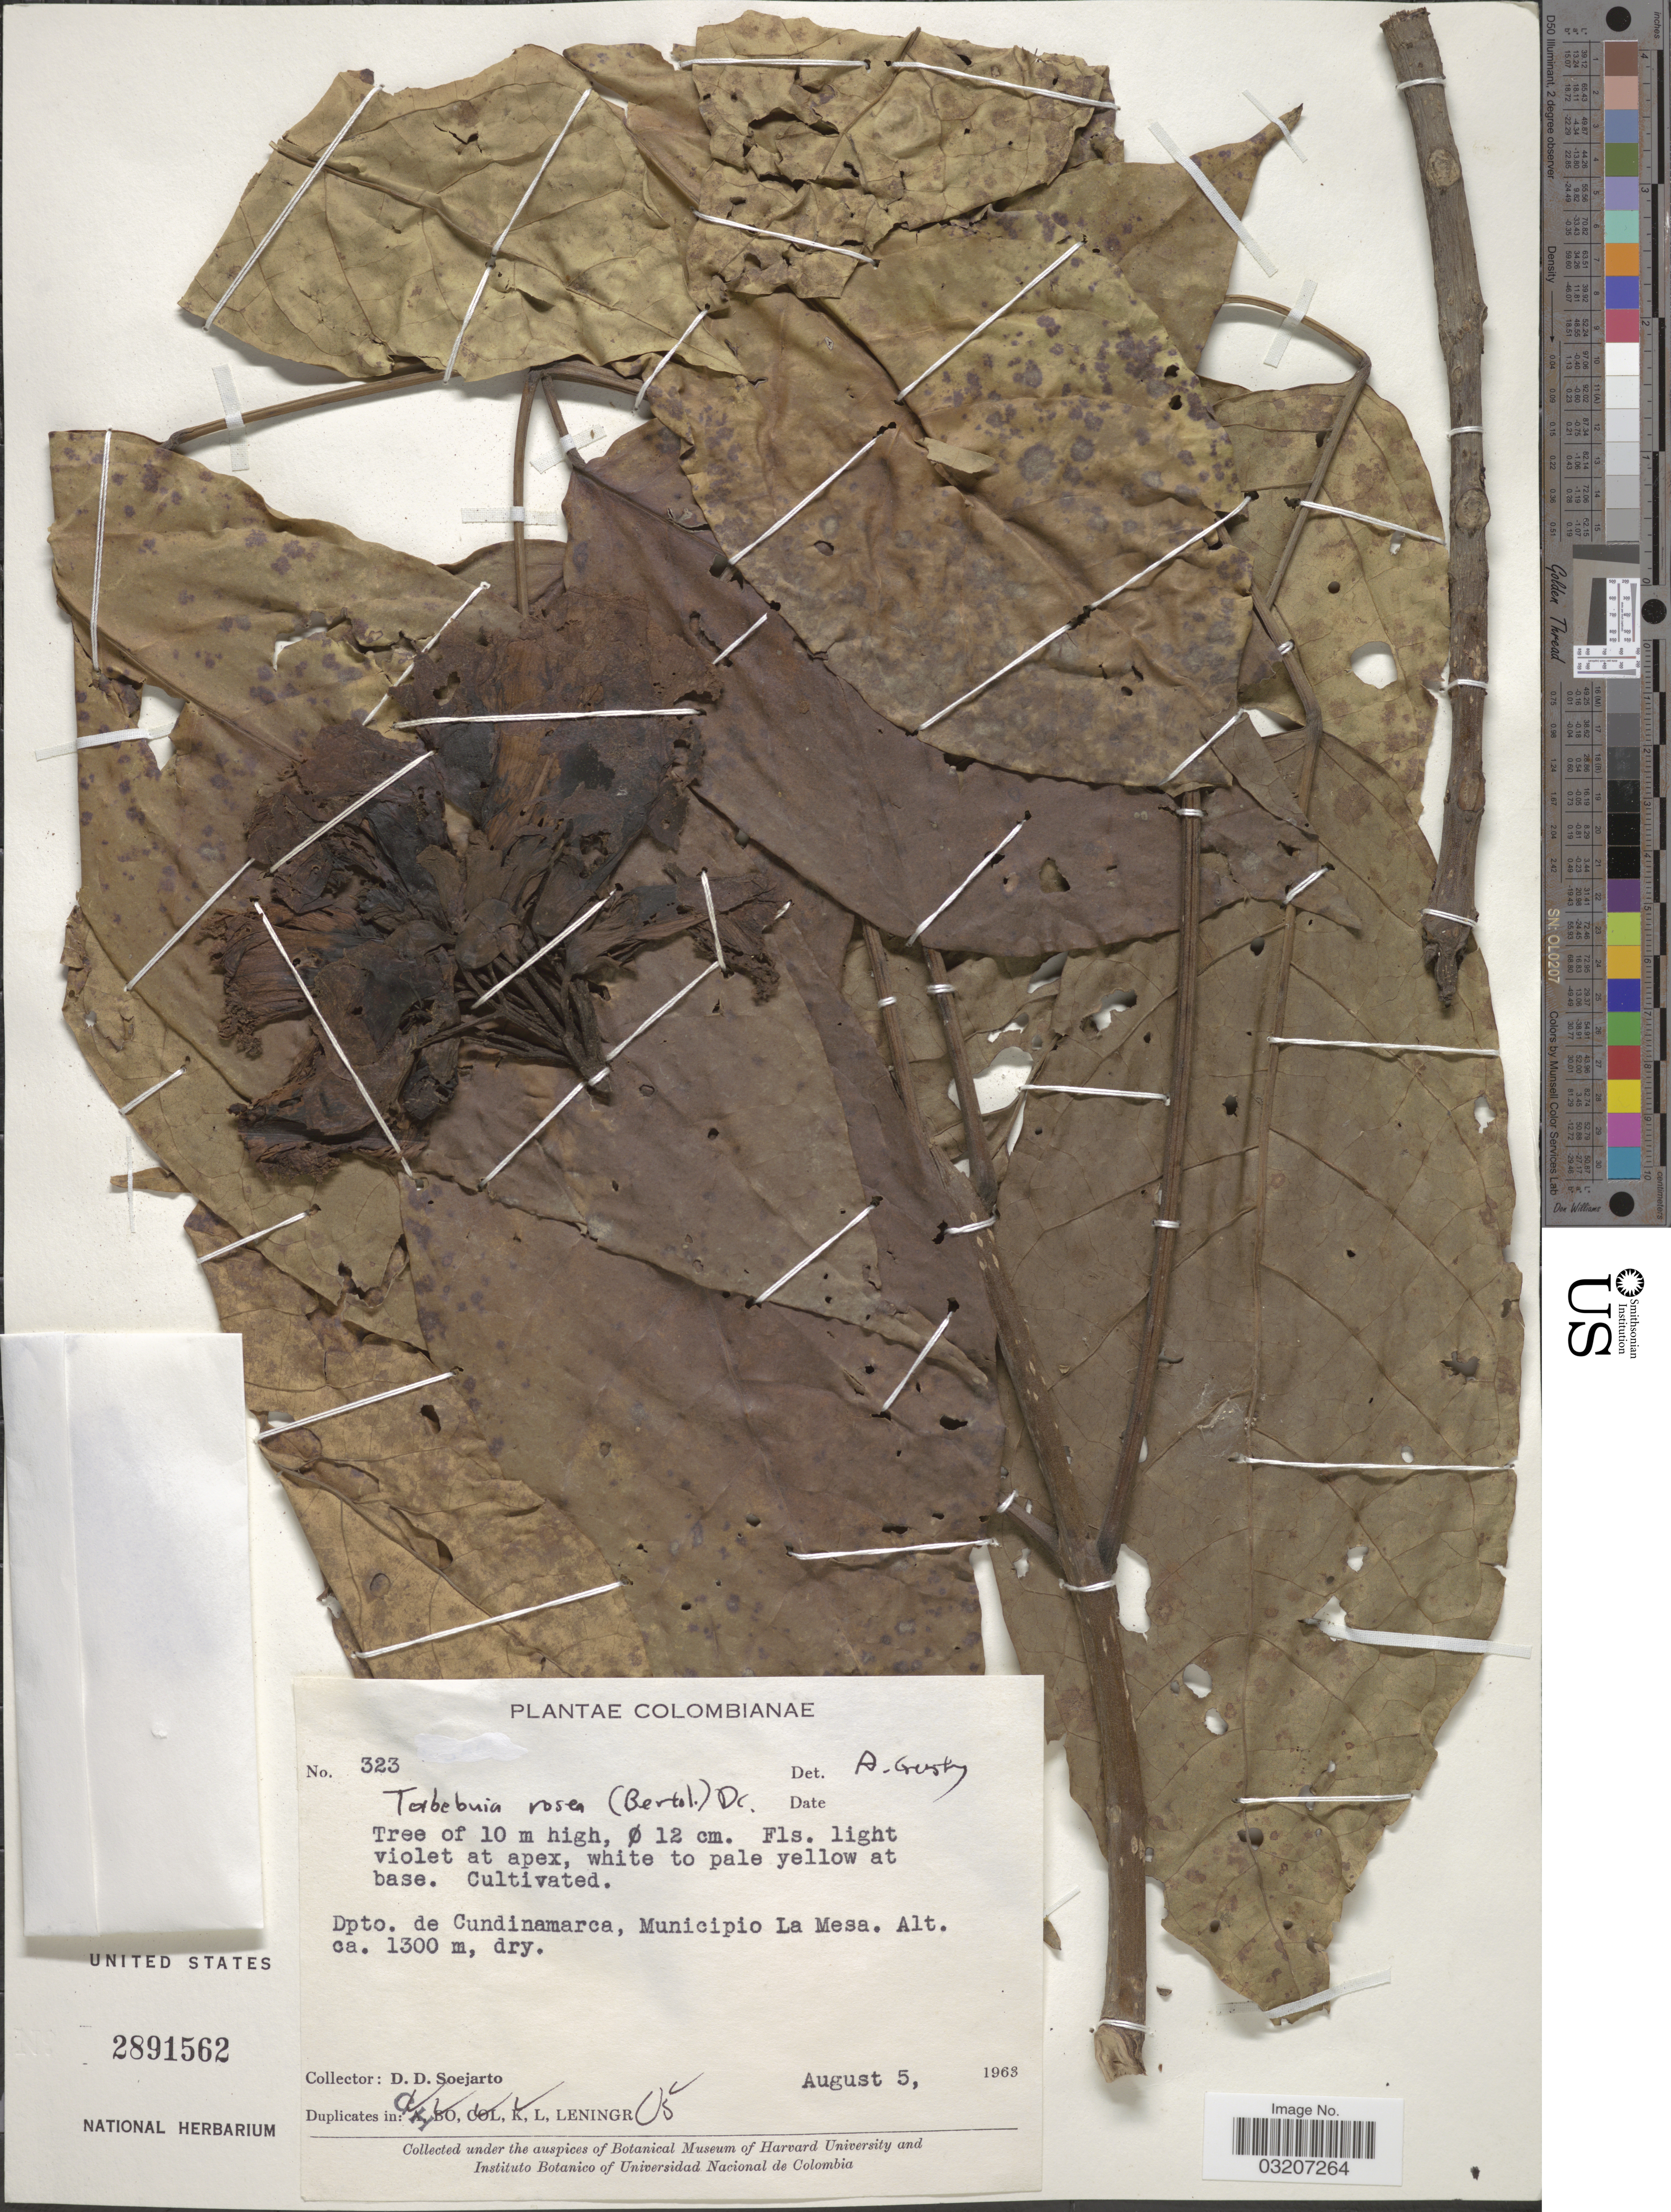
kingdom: Plantae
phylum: Tracheophyta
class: Magnoliopsida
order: Lamiales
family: Bignoniaceae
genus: Tabebuia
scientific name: Tabebuia rosea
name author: (Bertol.) DC.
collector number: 323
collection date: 1963-08-05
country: Colombia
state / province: Cundinamarca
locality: Dpto. de Cundinamarca, Municipio La Mesa.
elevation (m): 1300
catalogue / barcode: US 2891562